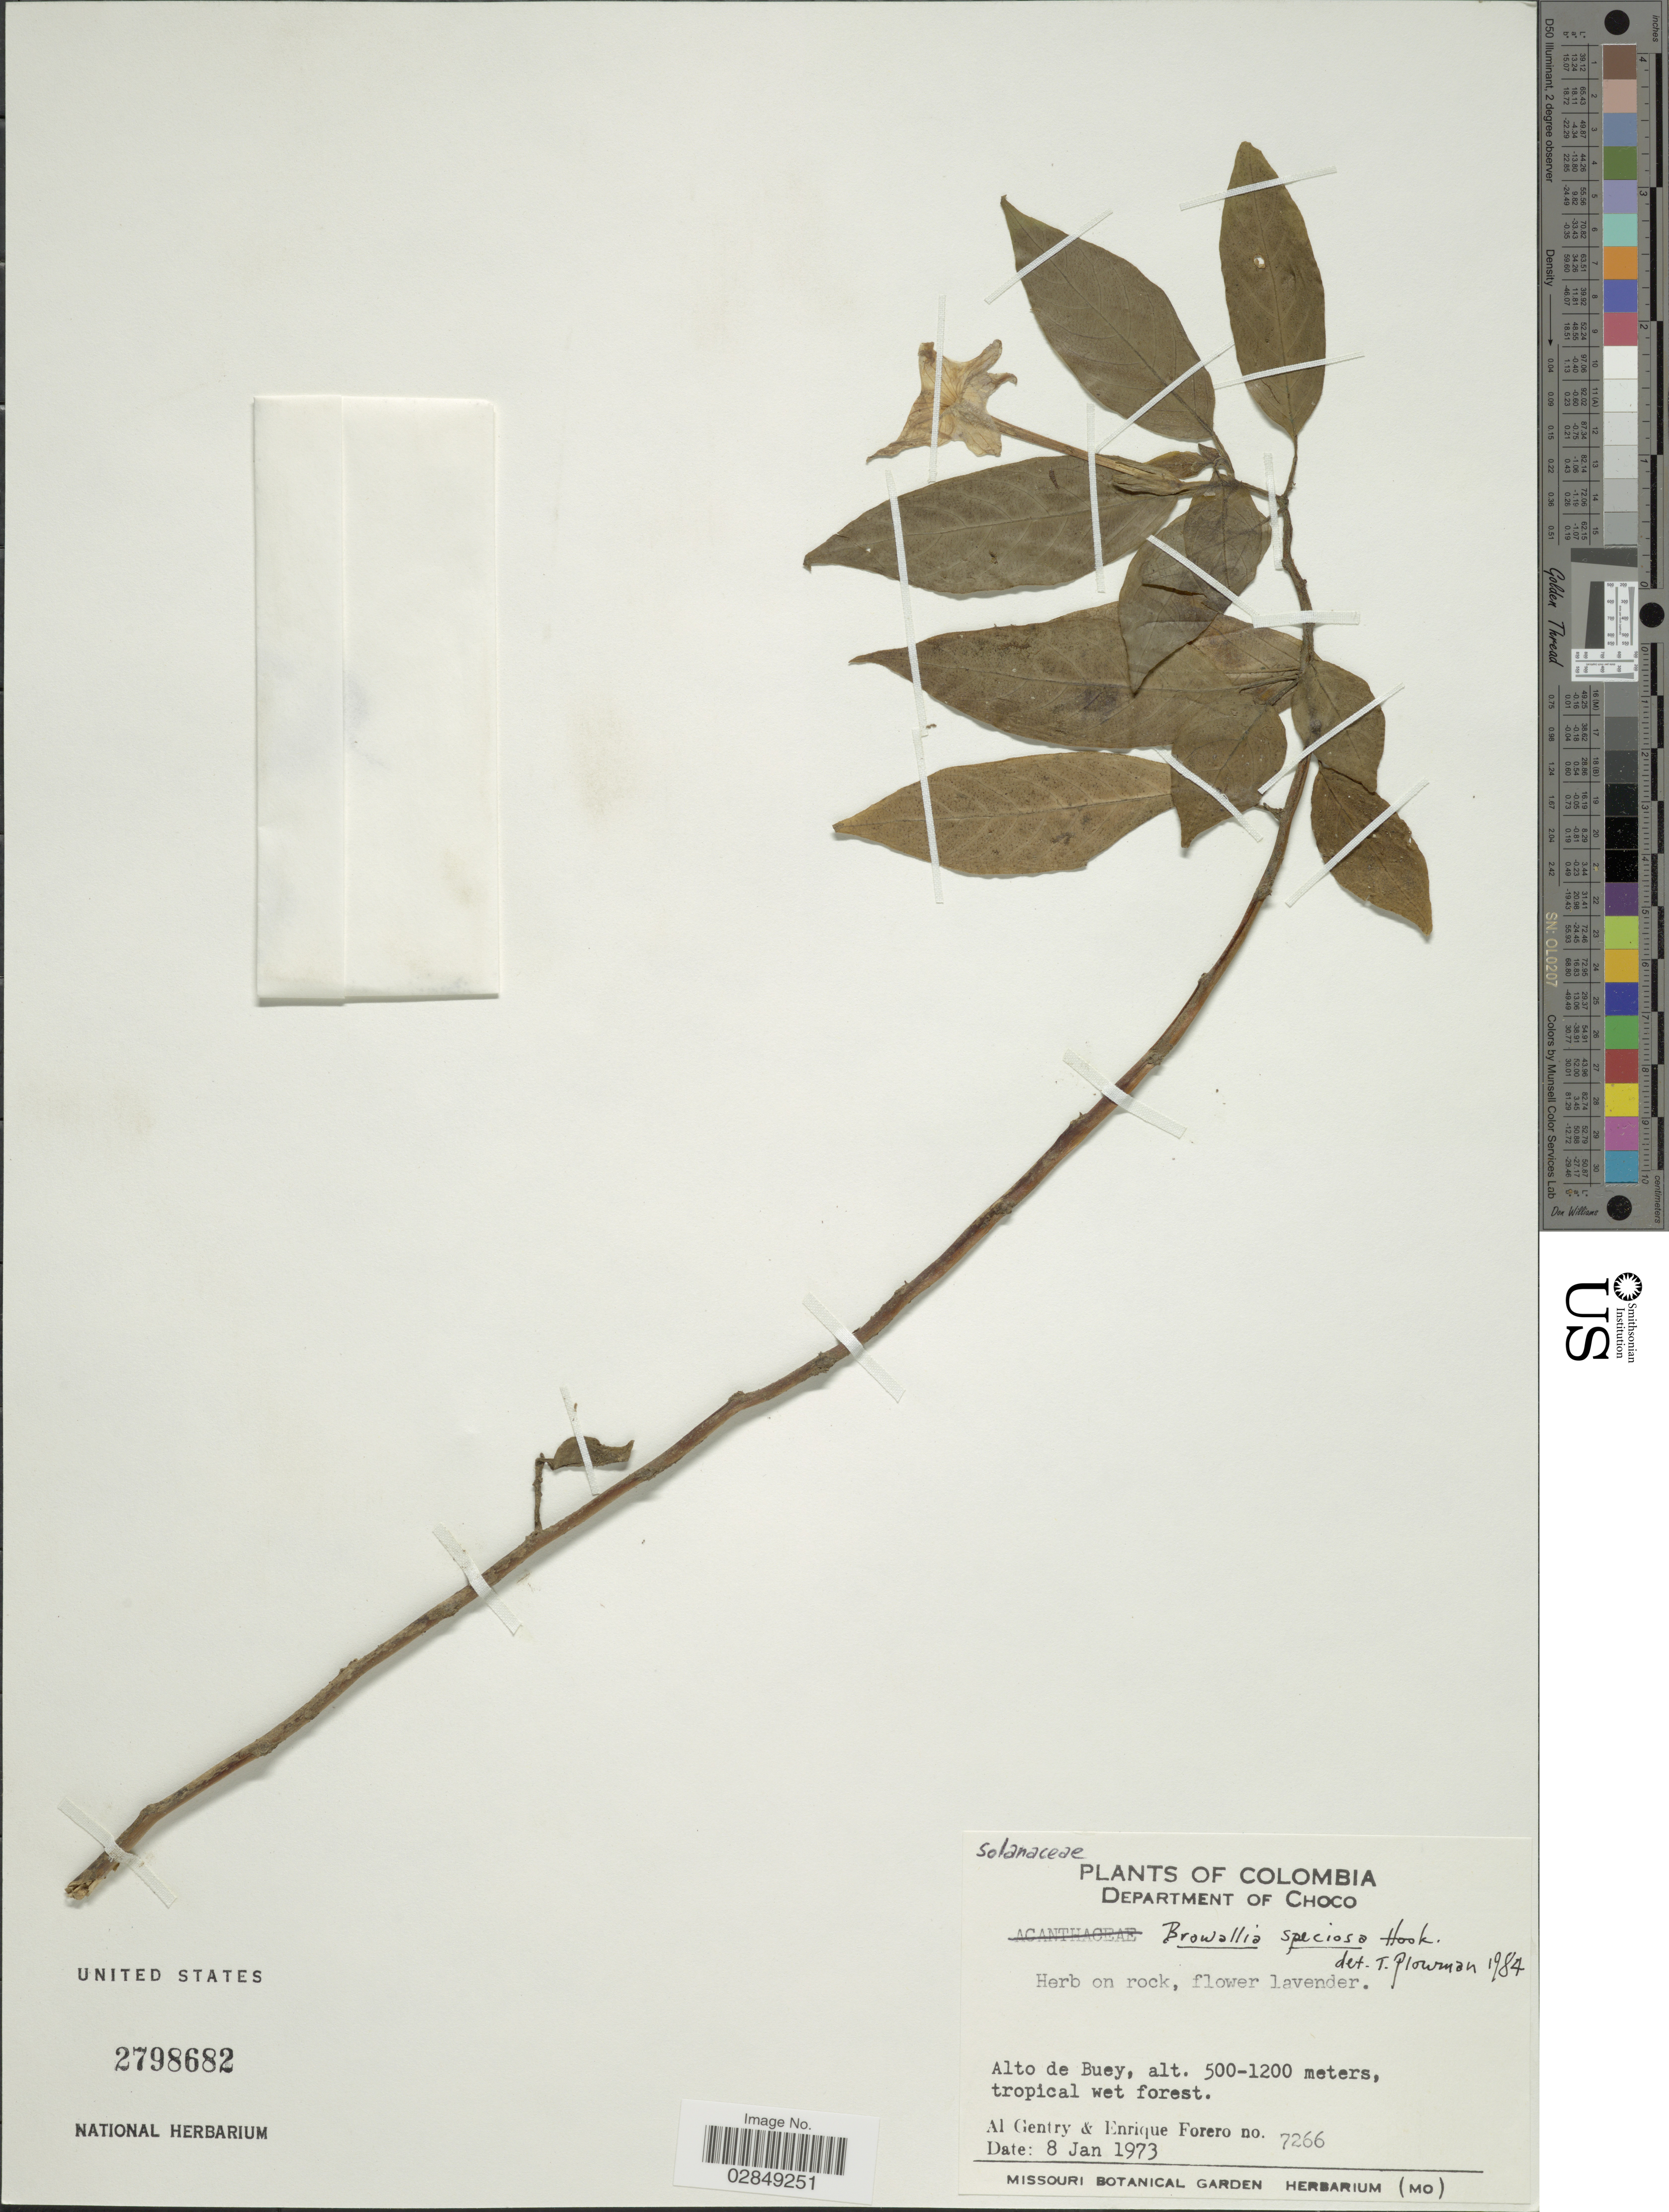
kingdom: Plantae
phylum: Tracheophyta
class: Magnoliopsida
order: Solanales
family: Solanaceae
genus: Browallia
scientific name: Browallia speciosa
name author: Hook.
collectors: A. H. Gentry & E. Forero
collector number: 7266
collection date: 1973-01-08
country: Colombia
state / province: Chocó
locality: Department of Choco. Alto de Buey,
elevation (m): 500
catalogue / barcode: US 2798682